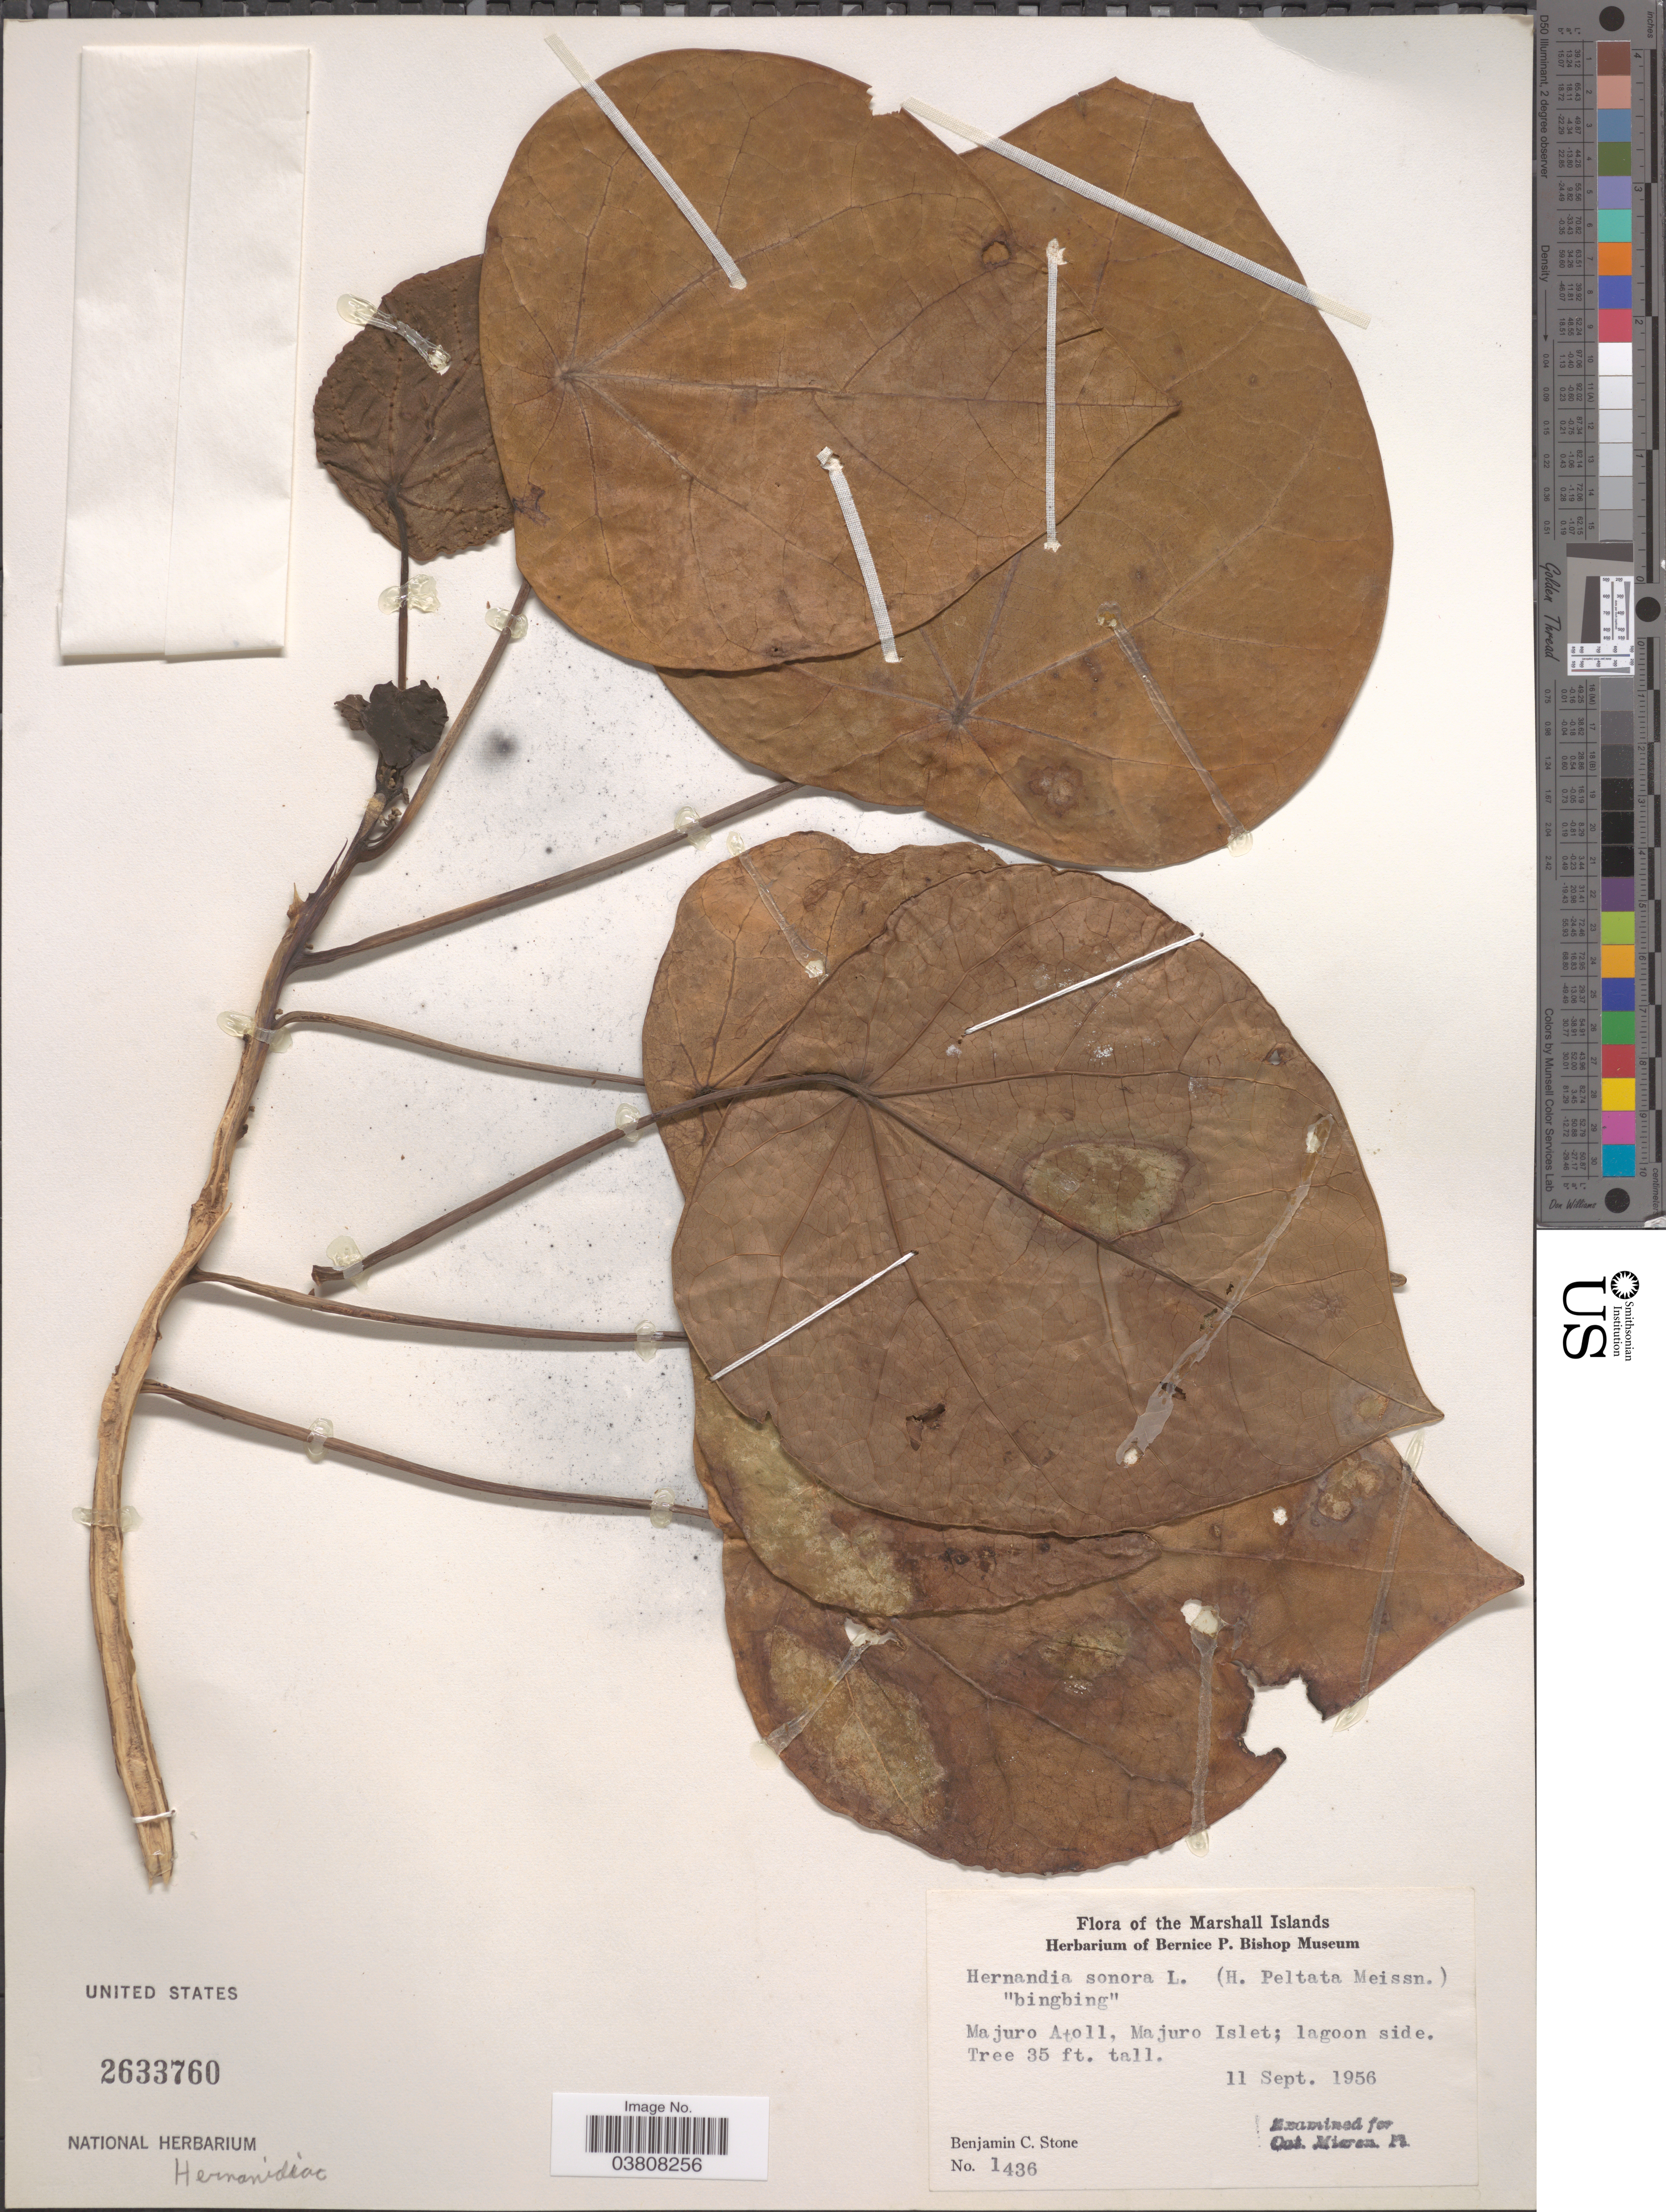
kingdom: Plantae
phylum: Tracheophyta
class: Magnoliopsida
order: Laurales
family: Hernandiaceae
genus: Hernandia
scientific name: Hernandia nymphaeifolia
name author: (C. Presl) Kubitzki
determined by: Strong, Mark T., (BOT), Smithsonian Institution - National Museum of Natural History (UNITED STATES)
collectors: B. C. Stone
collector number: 1436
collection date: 1956-09-11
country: Marshall Islands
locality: Majuro Atoll, Majuro Islet; lagoon side.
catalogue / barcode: US 2633760